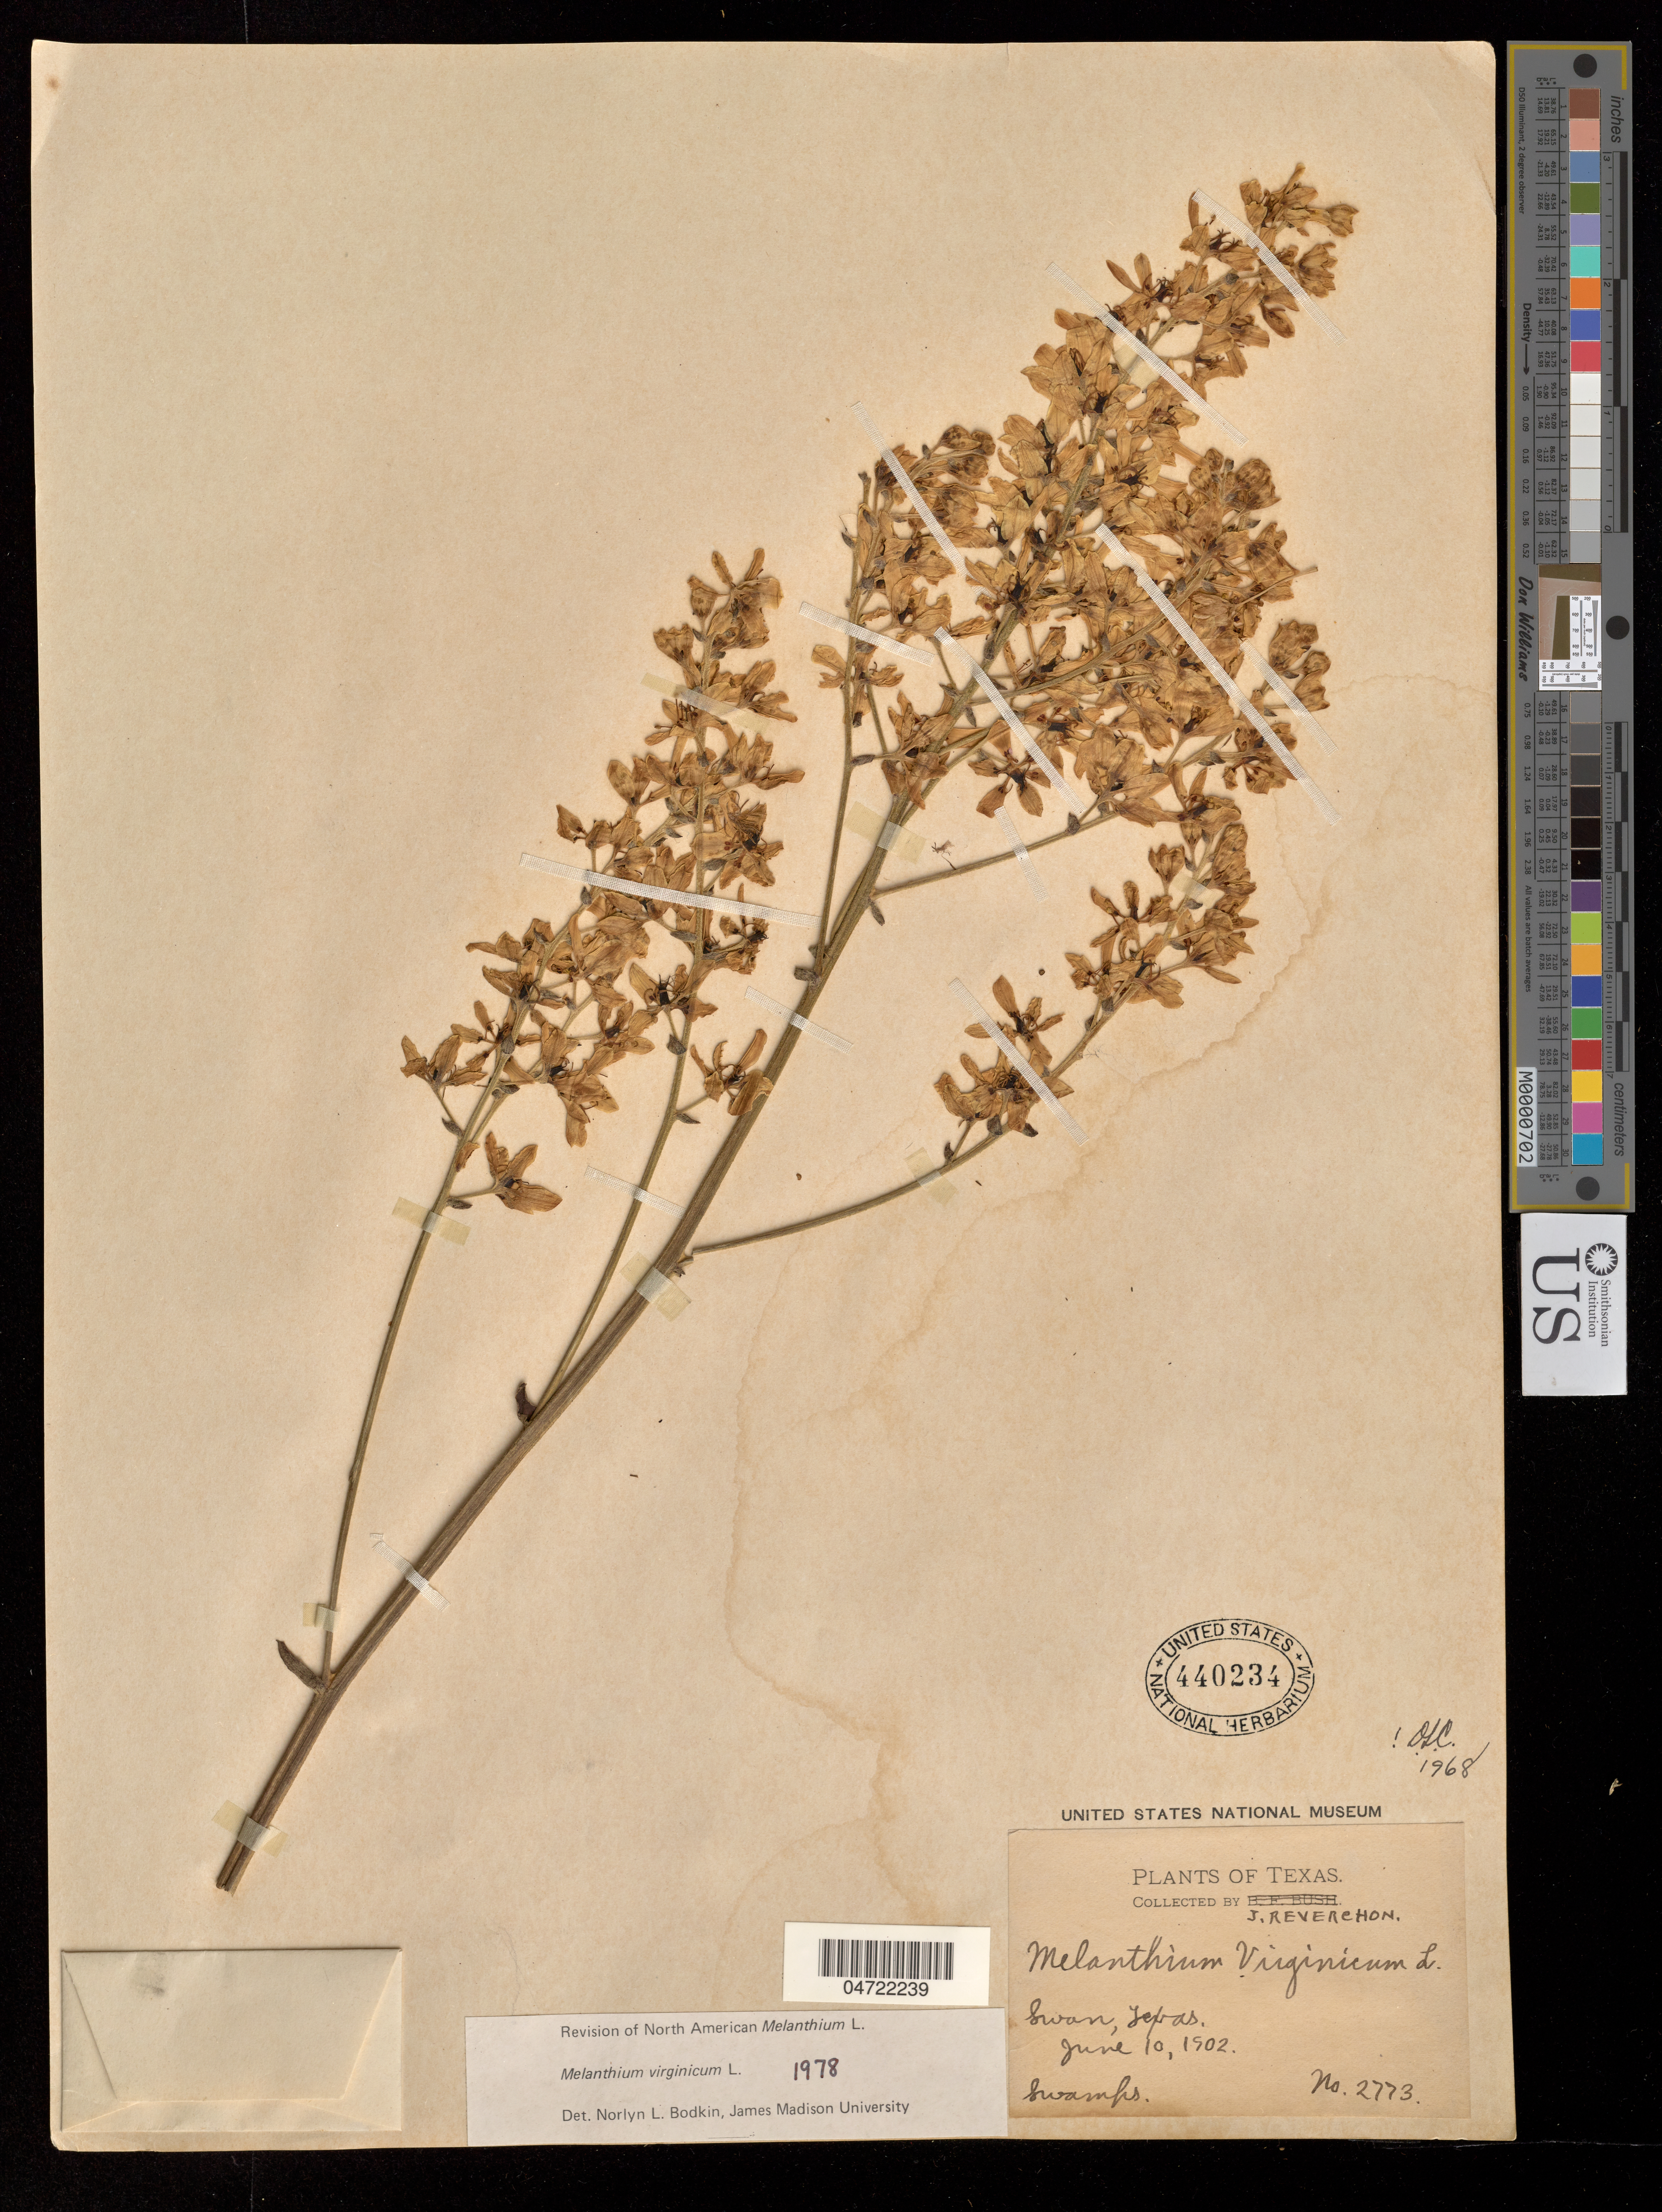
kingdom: Plantae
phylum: Tracheophyta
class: Liliopsida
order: Liliales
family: Melanthiaceae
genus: Melanthium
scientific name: Melanthium virginicum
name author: L.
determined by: Bodkin, N. L.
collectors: J. Reverchon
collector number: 2773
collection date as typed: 10 Jun 1902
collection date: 1902-06-10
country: United States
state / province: Texas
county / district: Smith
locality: Swan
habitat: Swamps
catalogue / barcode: US 440234